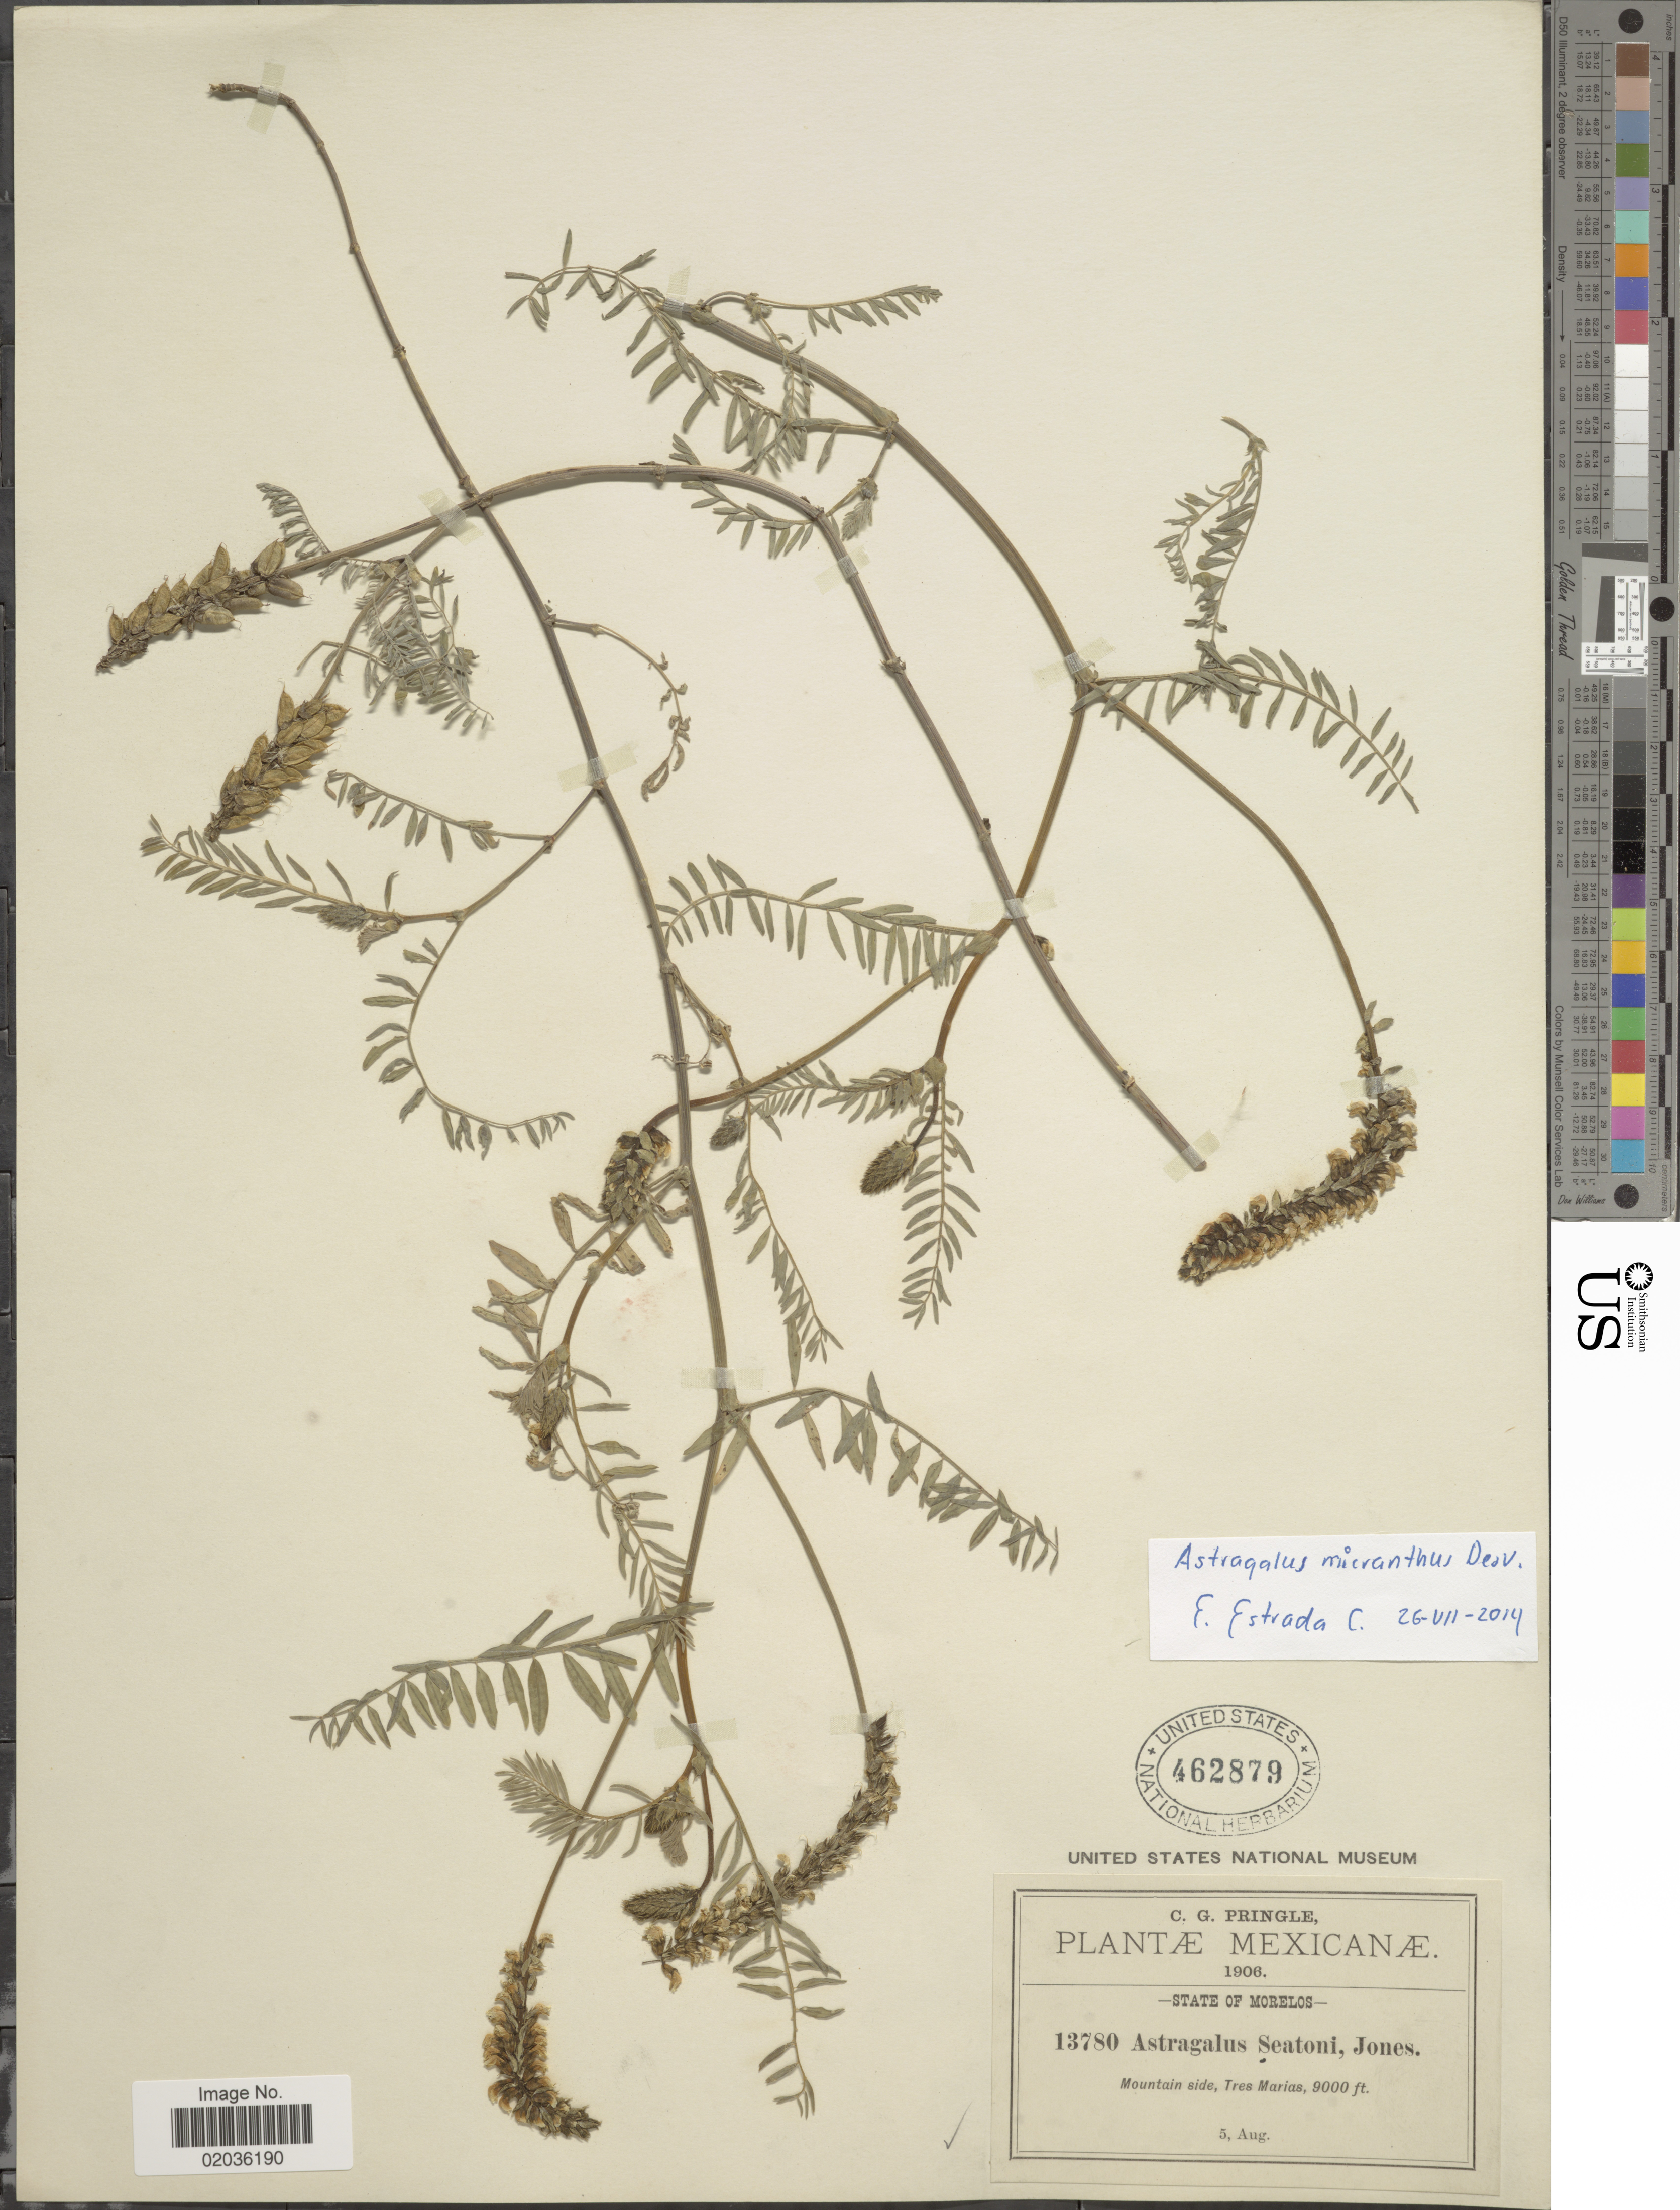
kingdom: Plantae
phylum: Tracheophyta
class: Magnoliopsida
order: Fabales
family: Fabaceae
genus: Astragalus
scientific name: Astragalus micranthus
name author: Desv.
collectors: C. G. Pringle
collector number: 13780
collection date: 1906-08-05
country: Mexico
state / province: Morelos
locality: Mountains side, Tres Marias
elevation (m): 2743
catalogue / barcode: US 462879